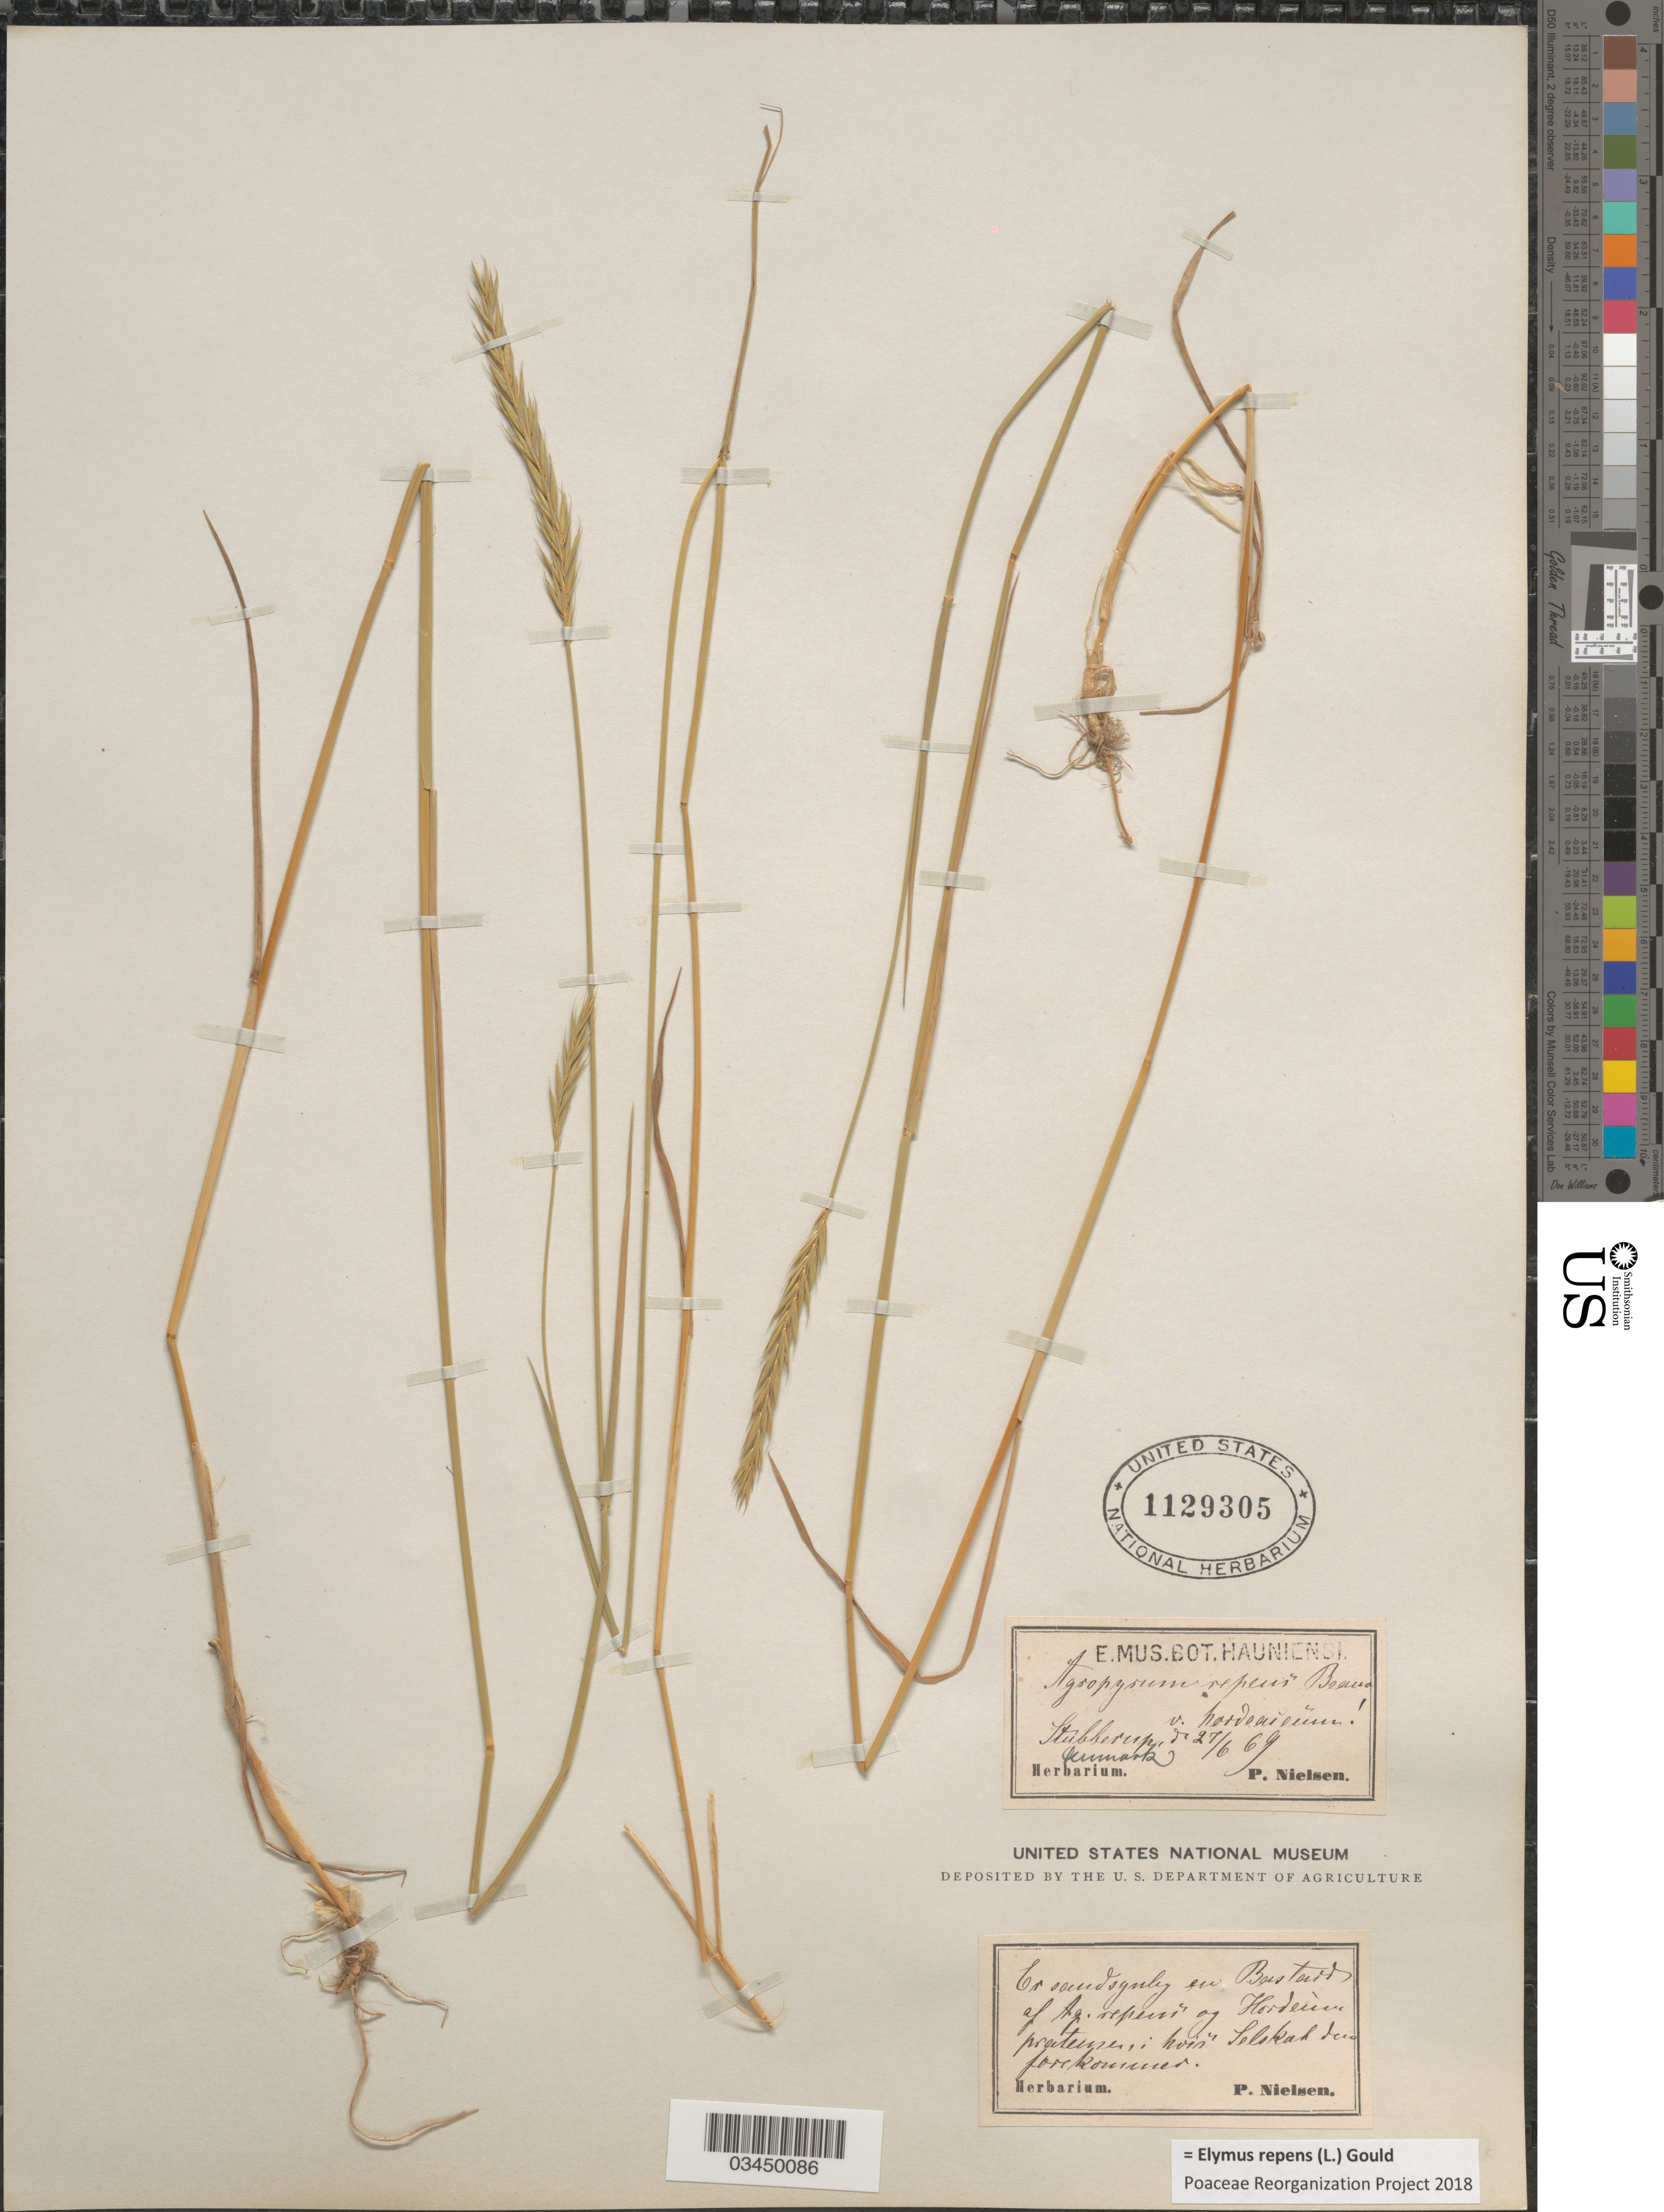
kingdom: Plantae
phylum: Tracheophyta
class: Liliopsida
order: Poales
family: Poaceae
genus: Elymus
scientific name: Elymus repens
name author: (L.) Gould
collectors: P. Nielsen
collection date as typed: Transcribed d/m/y: 27/6/69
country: Denmark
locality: Stubberup.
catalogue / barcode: US 1129305